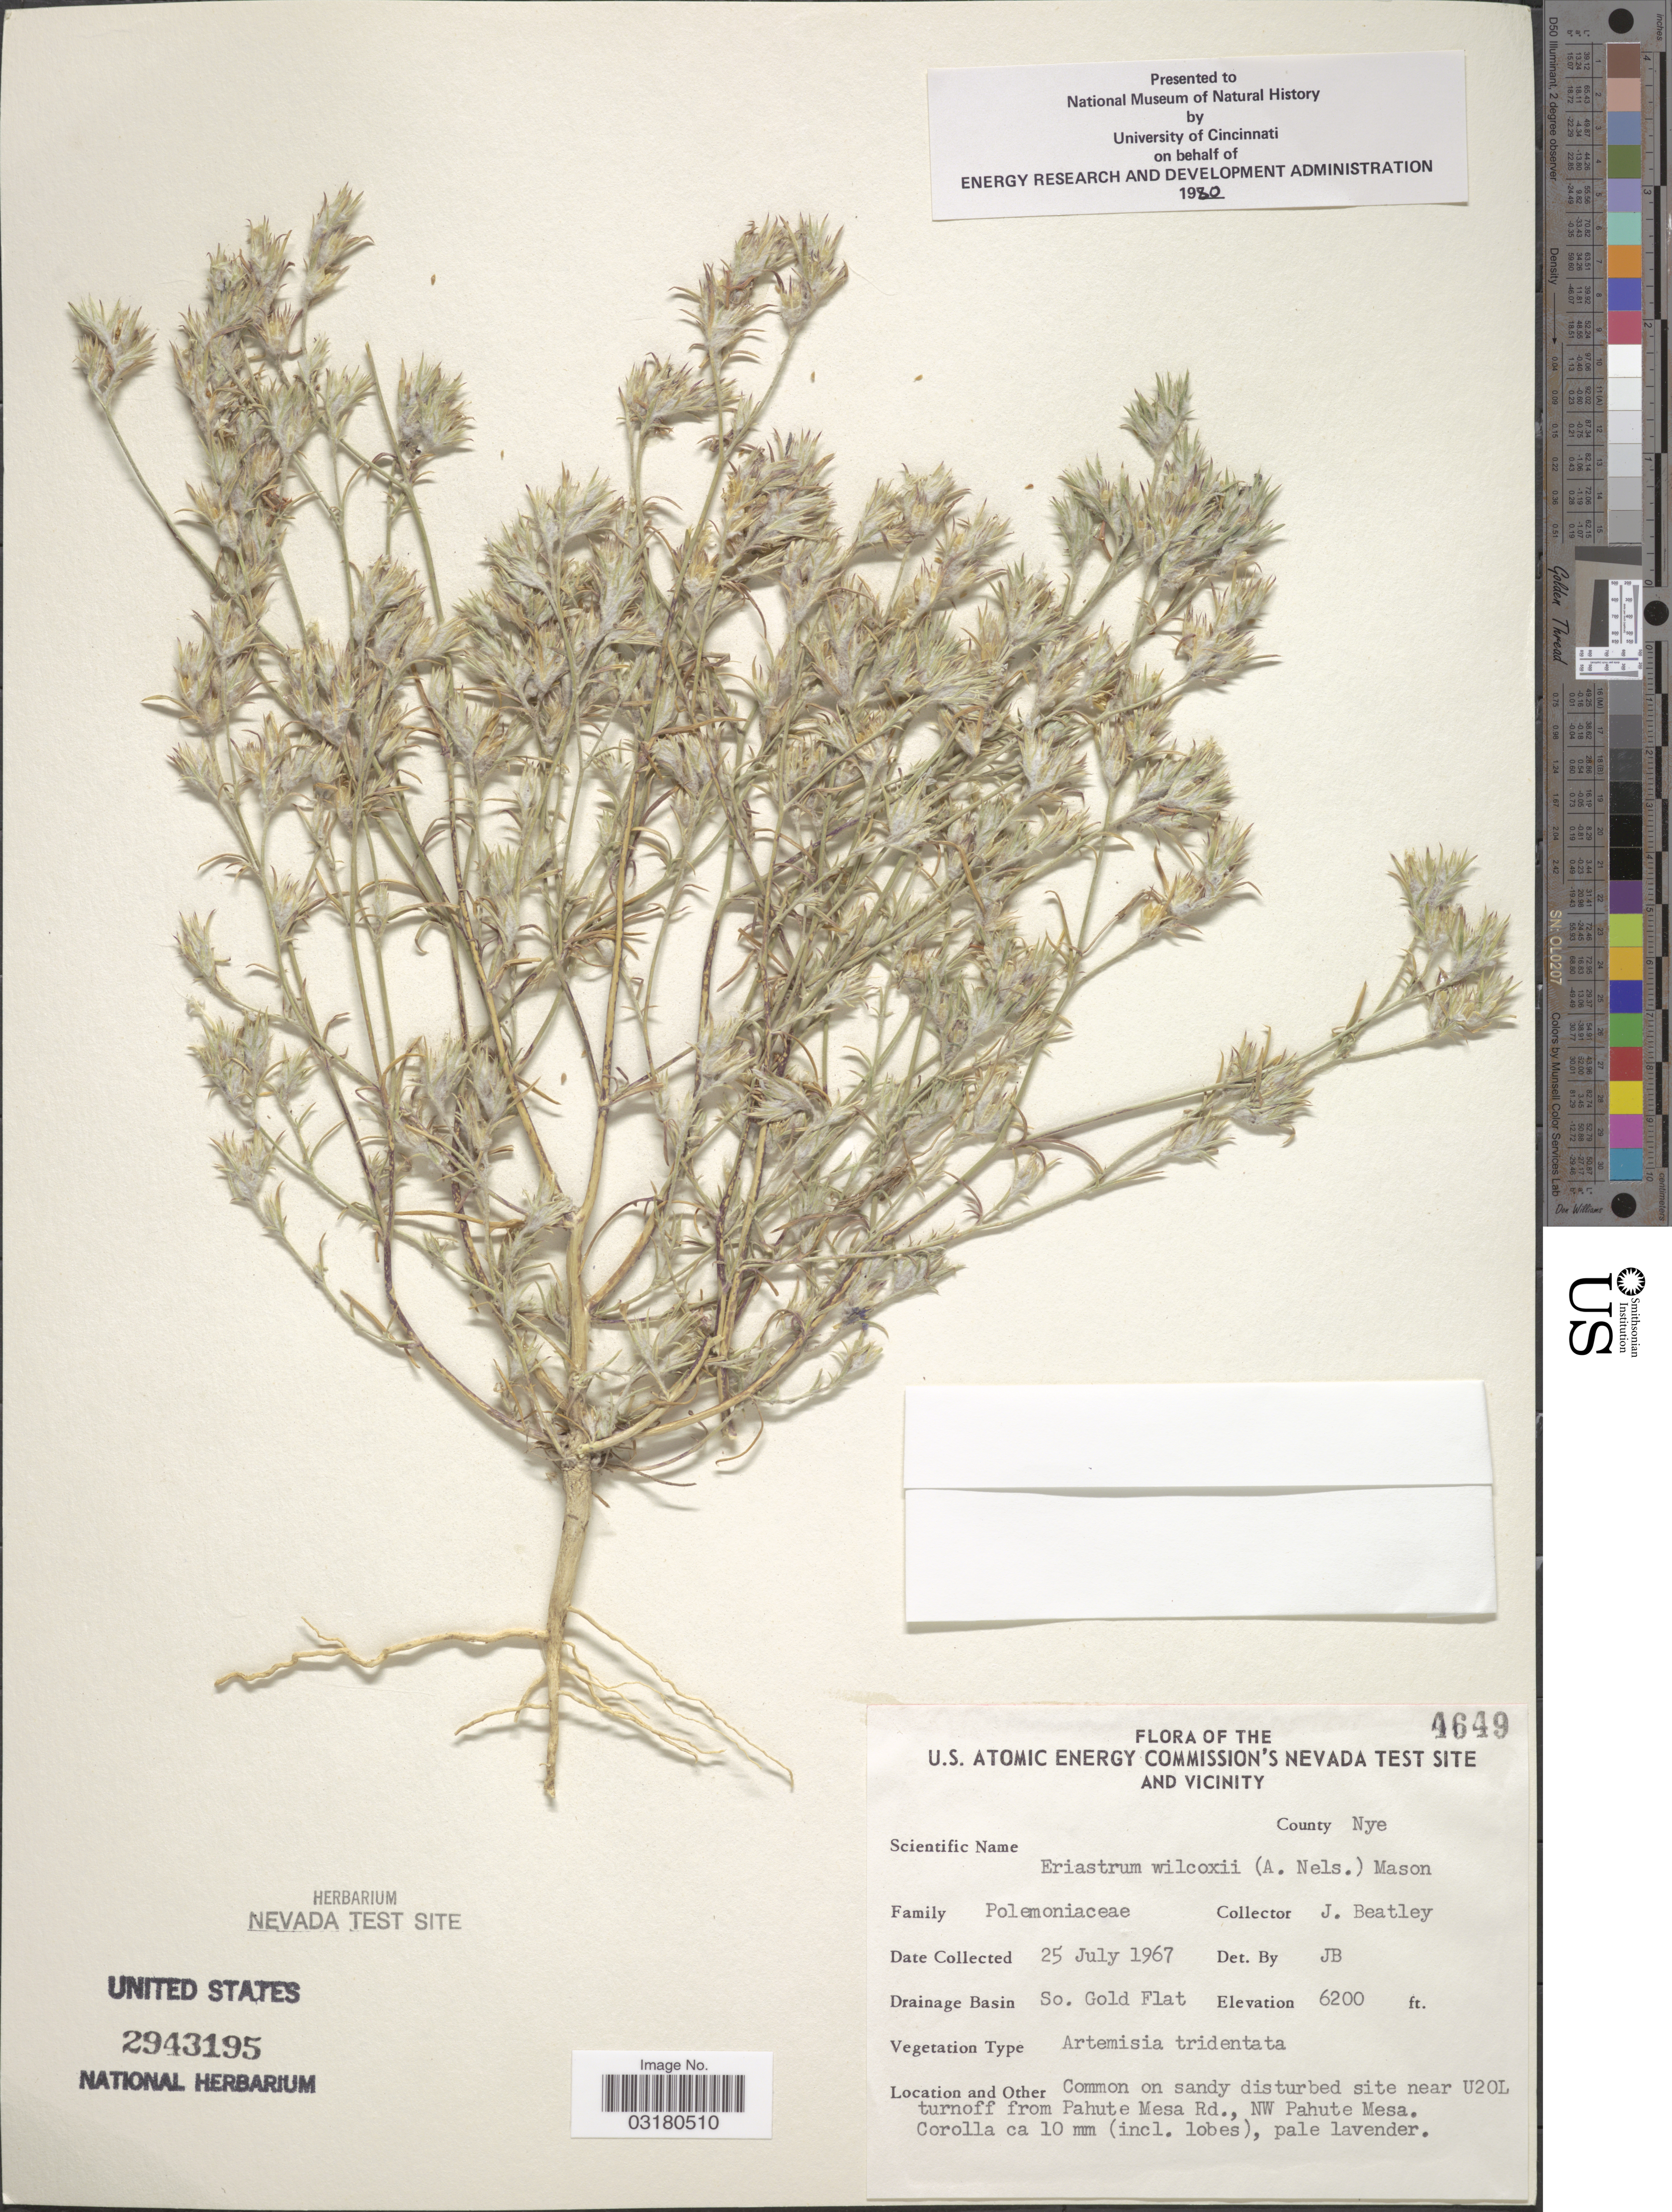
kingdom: Plantae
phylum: Tracheophyta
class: Magnoliopsida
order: Ericales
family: Polemoniaceae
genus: Eriastrum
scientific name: Eriastrum wilcoxii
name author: (A. Nelson) H. Mason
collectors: J. C. Beatley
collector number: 4649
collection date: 1967-07-25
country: United States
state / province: Nevada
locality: U.S. Atomic Energy Commission's Nevada Test Site and Vicinity. County Nye. Drainage Basin So. Gold Flat. Site near U20L turn-off from Pahute Mesa Rd., NW Pahute Mesa.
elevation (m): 1890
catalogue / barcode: US 2943195